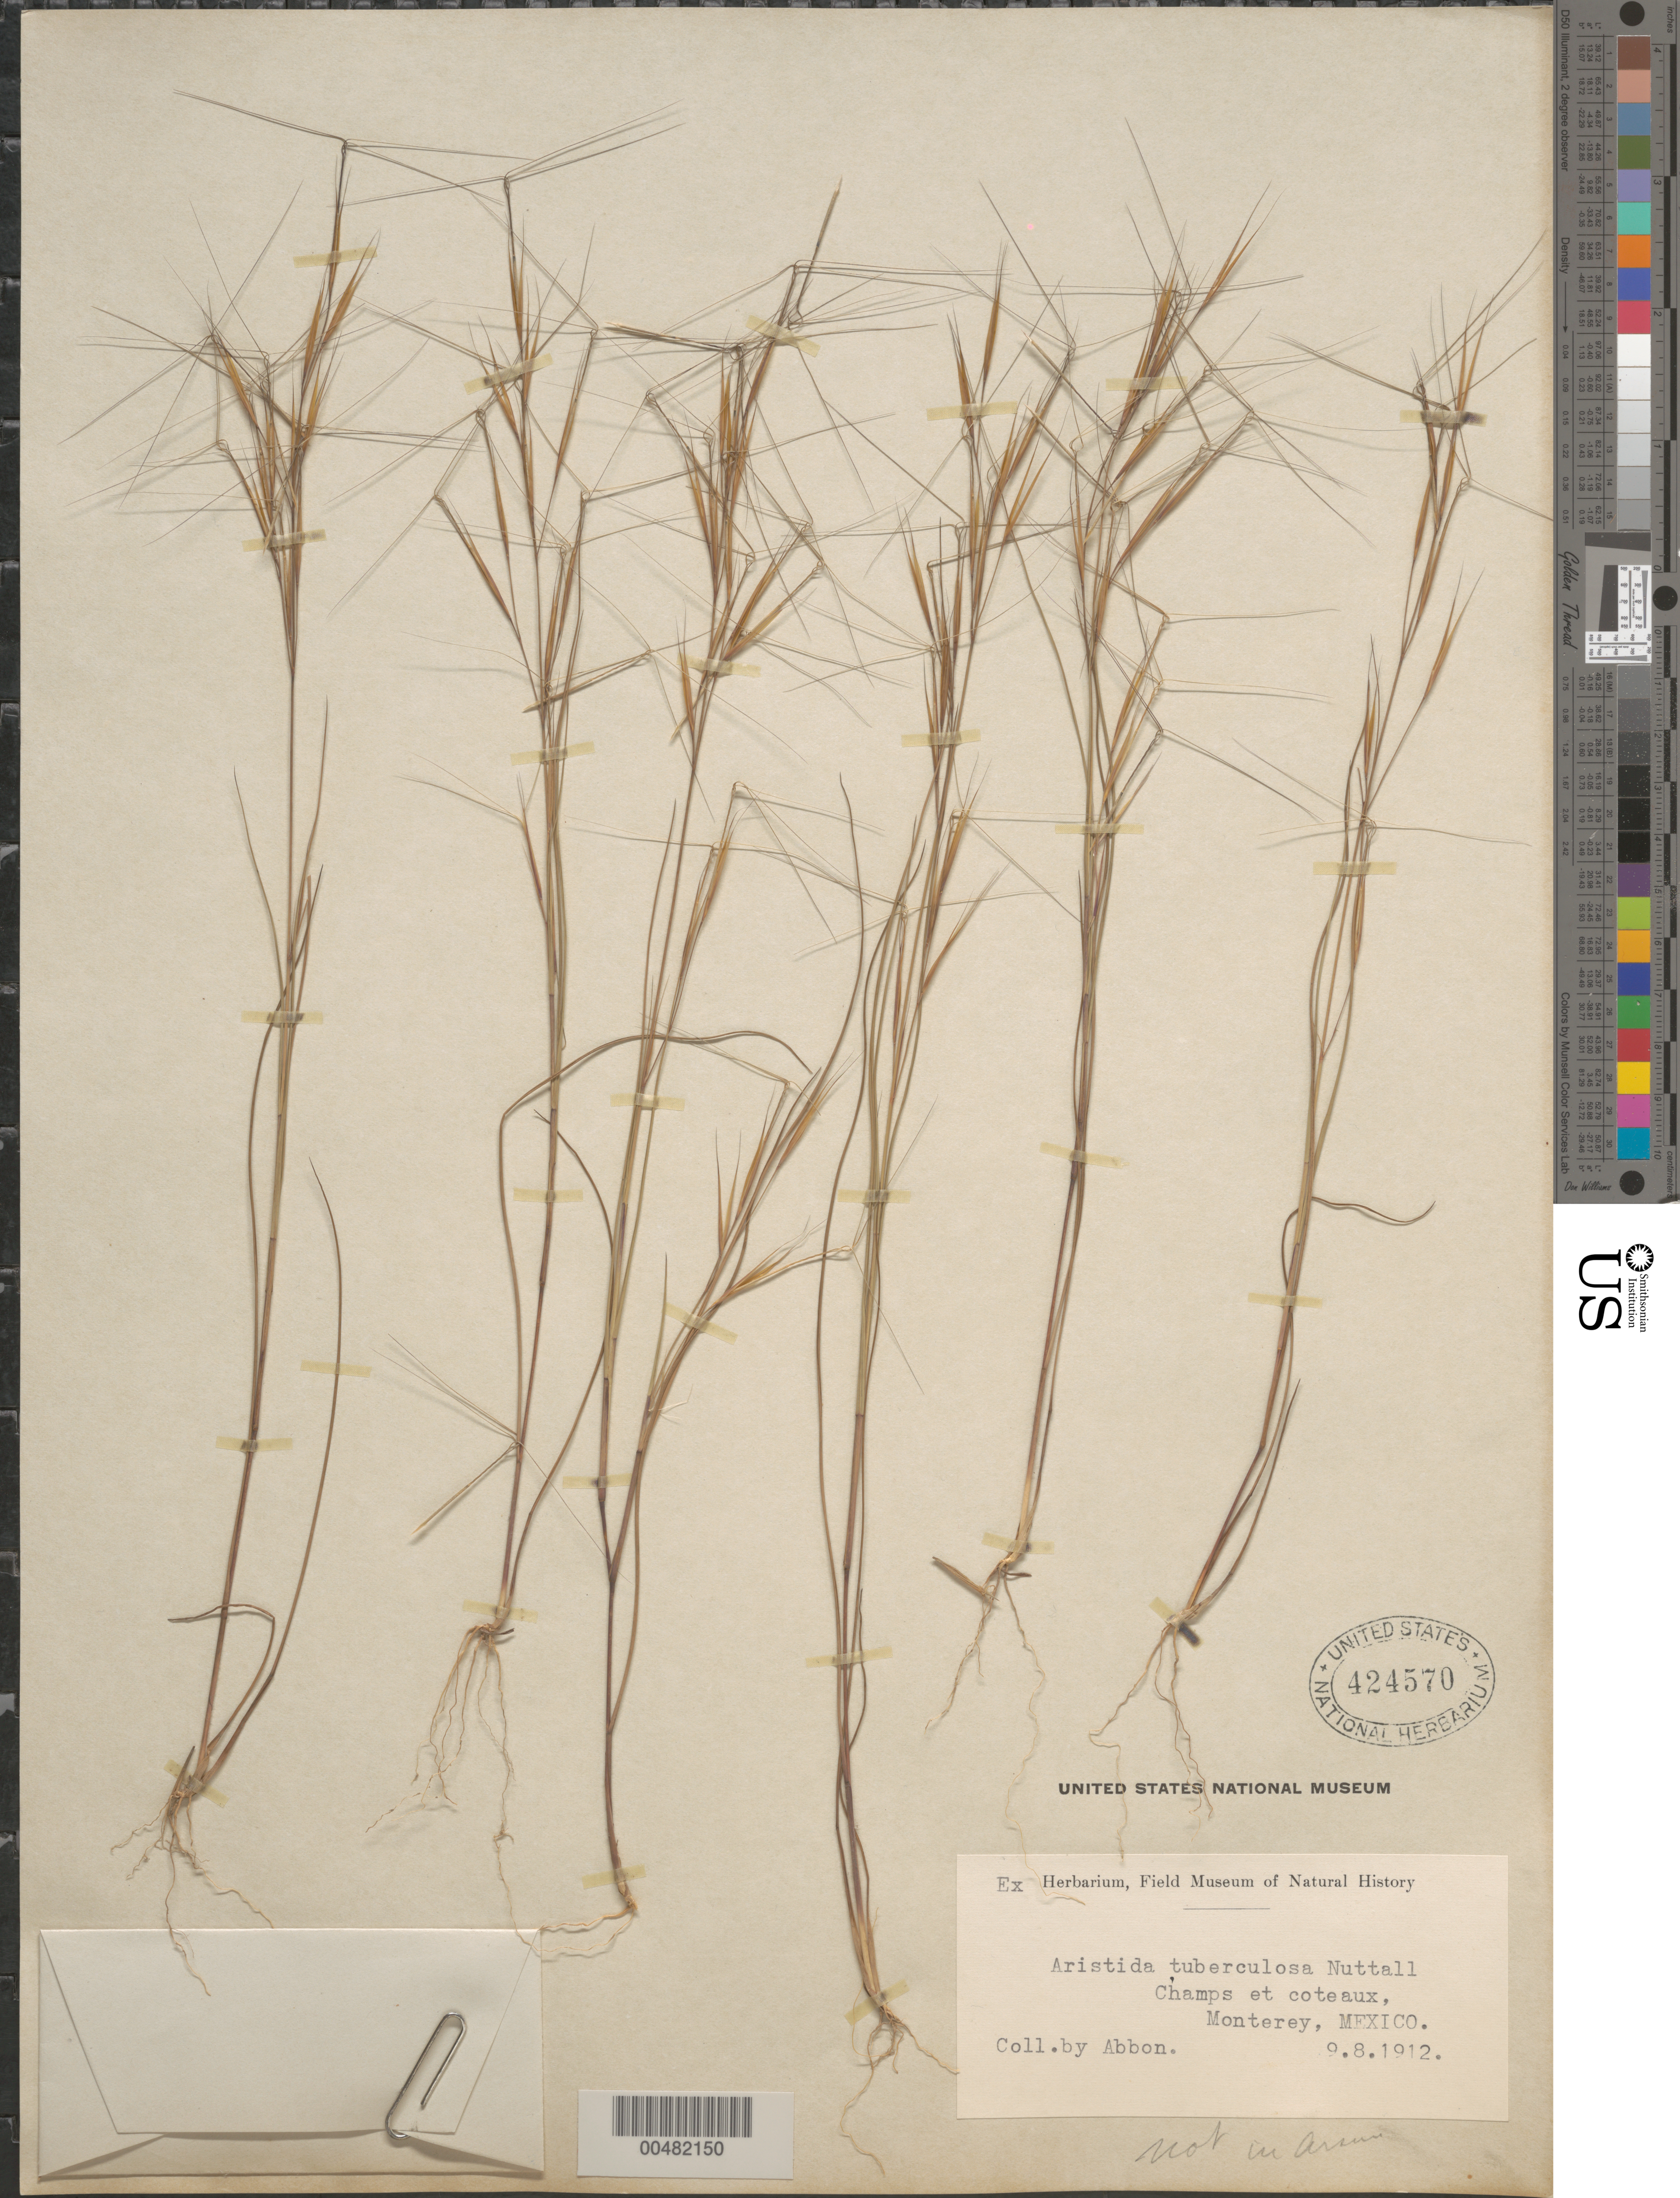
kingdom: Plantae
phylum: Tracheophyta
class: Liliopsida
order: Poales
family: Poaceae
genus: Aristida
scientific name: Aristida tuberculosa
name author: Nutt.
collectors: Bro. Abbon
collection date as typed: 9 Aug 1912 or 8 Sep 1912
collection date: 1912-08-09 or 1912-09-08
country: Mexico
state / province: Nuevo León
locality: Monterey, Champs et coteaux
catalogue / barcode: US 424570